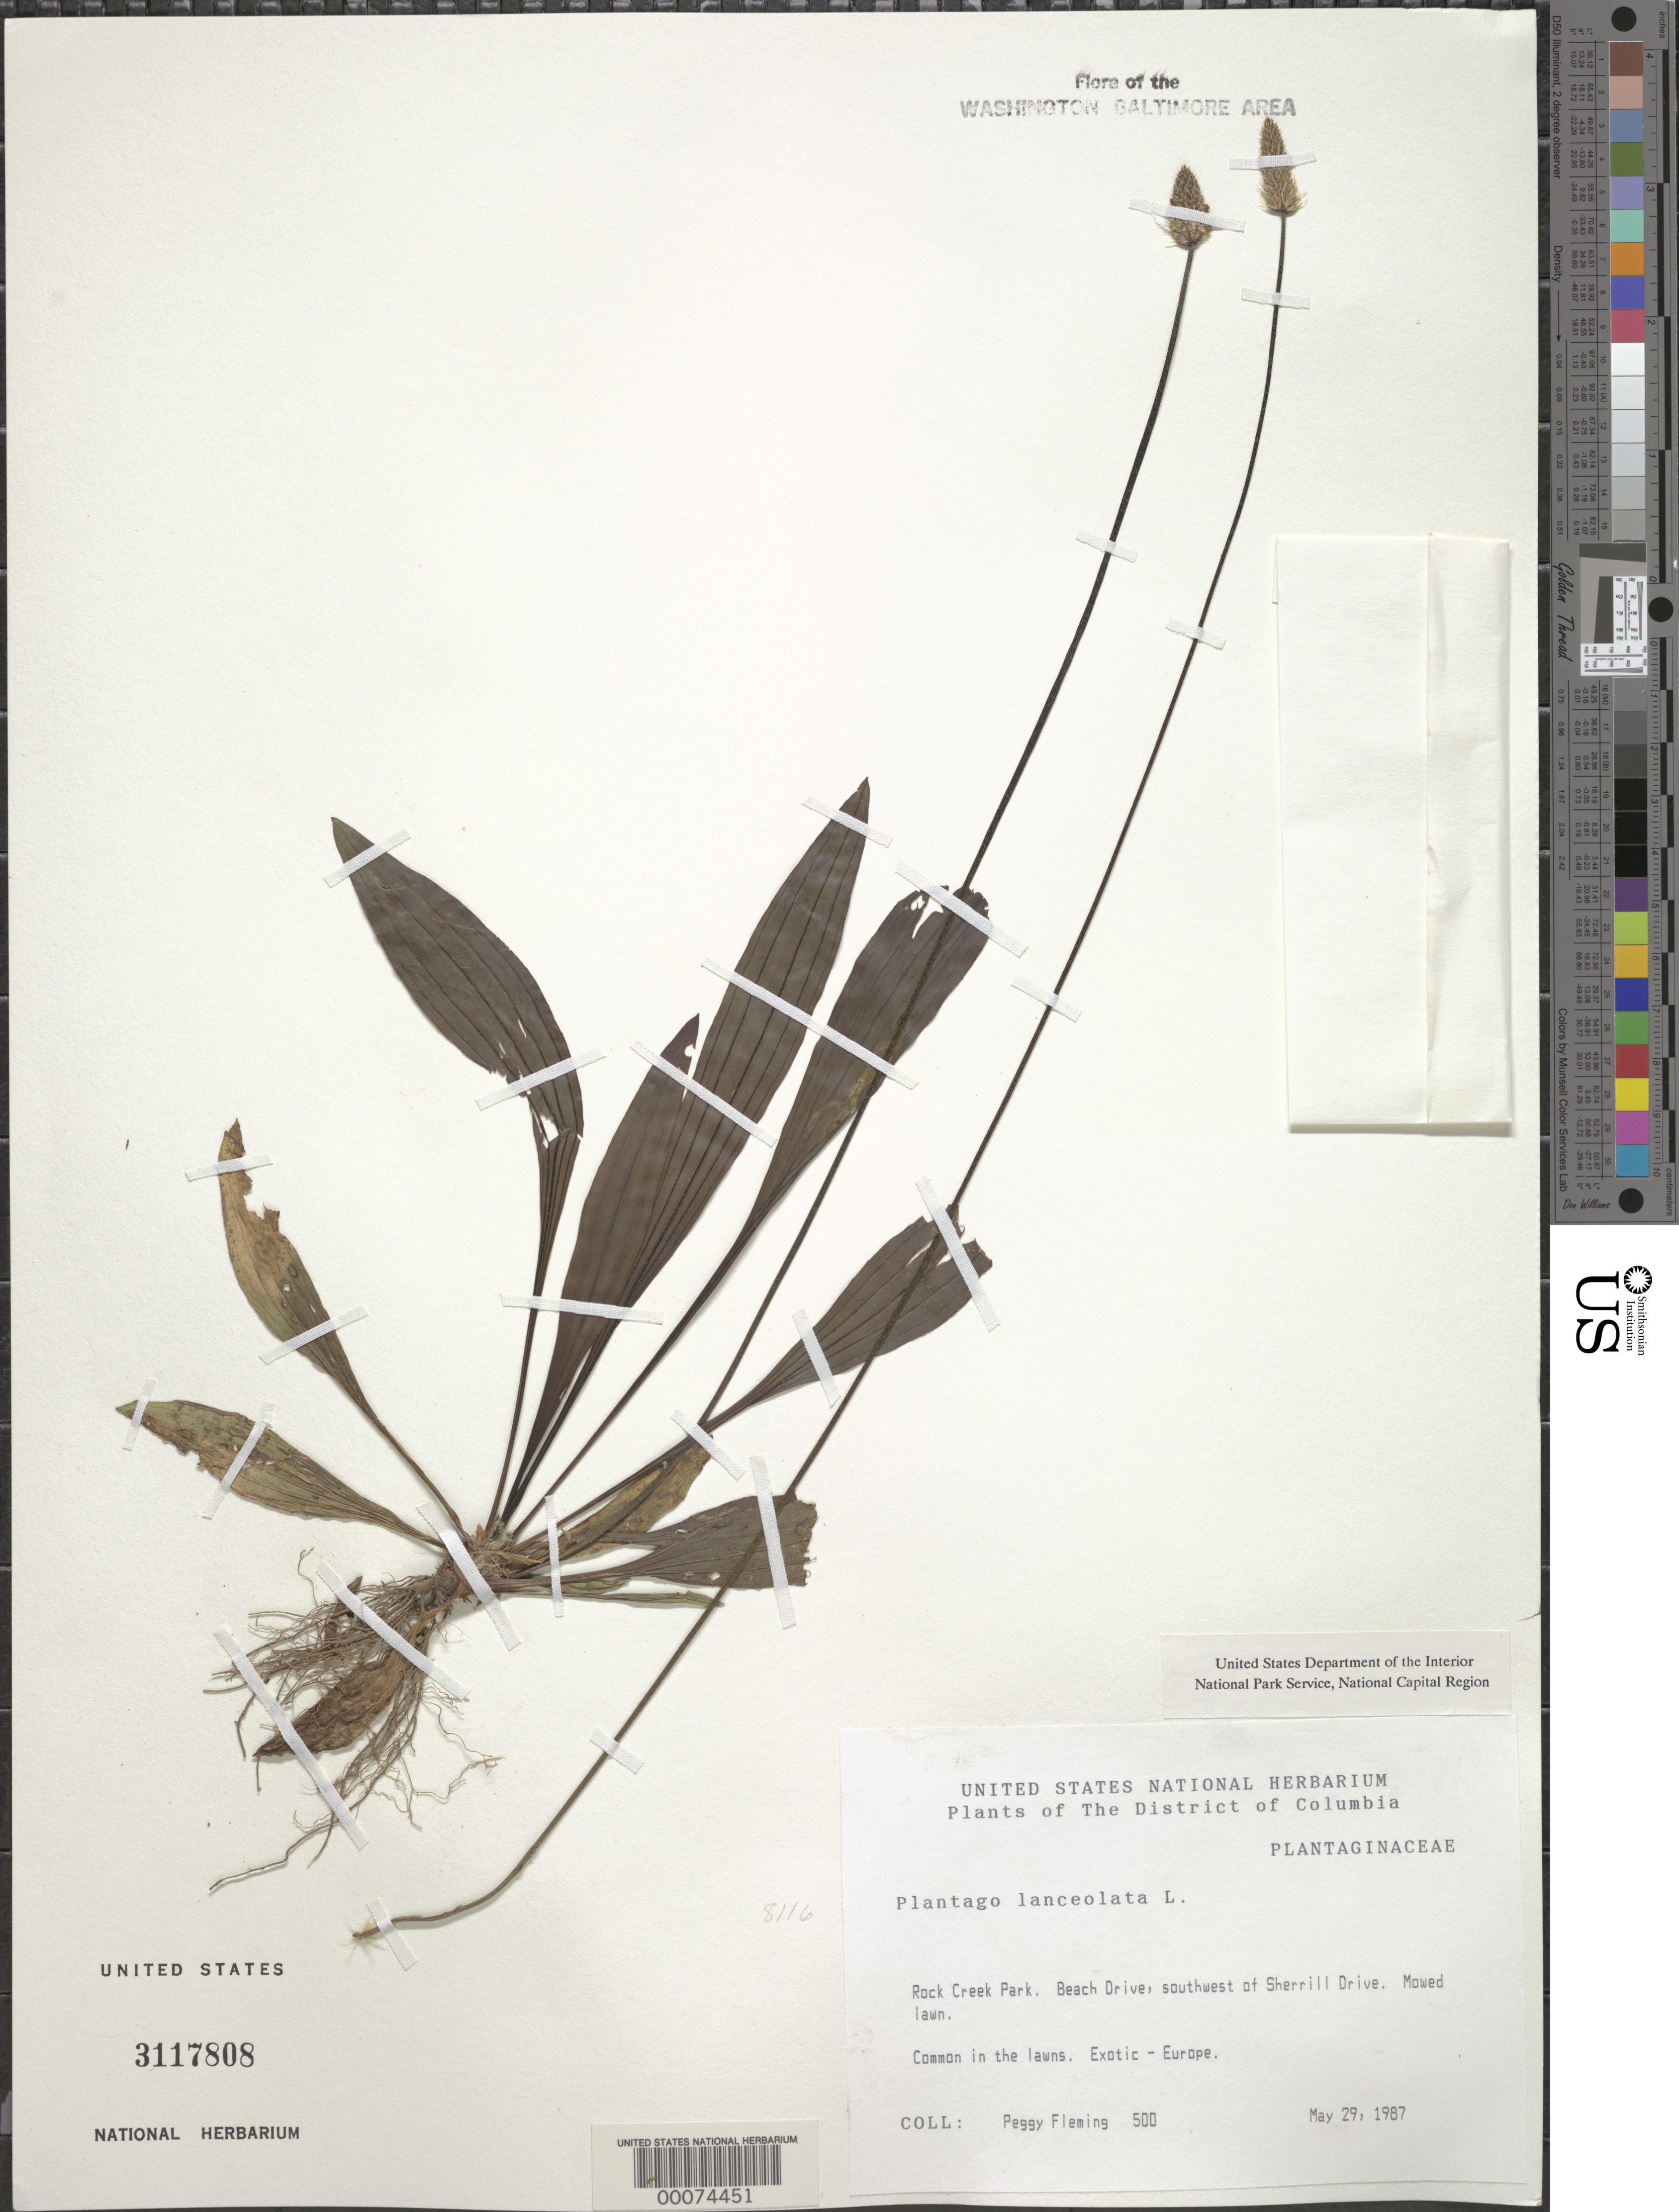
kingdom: Plantae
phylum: Tracheophyta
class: Magnoliopsida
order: Lamiales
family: Plantaginaceae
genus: Plantago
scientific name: Plantago lanceolata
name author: L.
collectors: P. Fleming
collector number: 500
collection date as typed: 29 May 1987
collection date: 1987-05-29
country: United States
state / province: District of Columbia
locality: Rock Creek Park. Beach Drive, southwest of Sherrill Drive. Rock Creek Park and Vicinity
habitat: Mowed lawn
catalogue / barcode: US 3117808